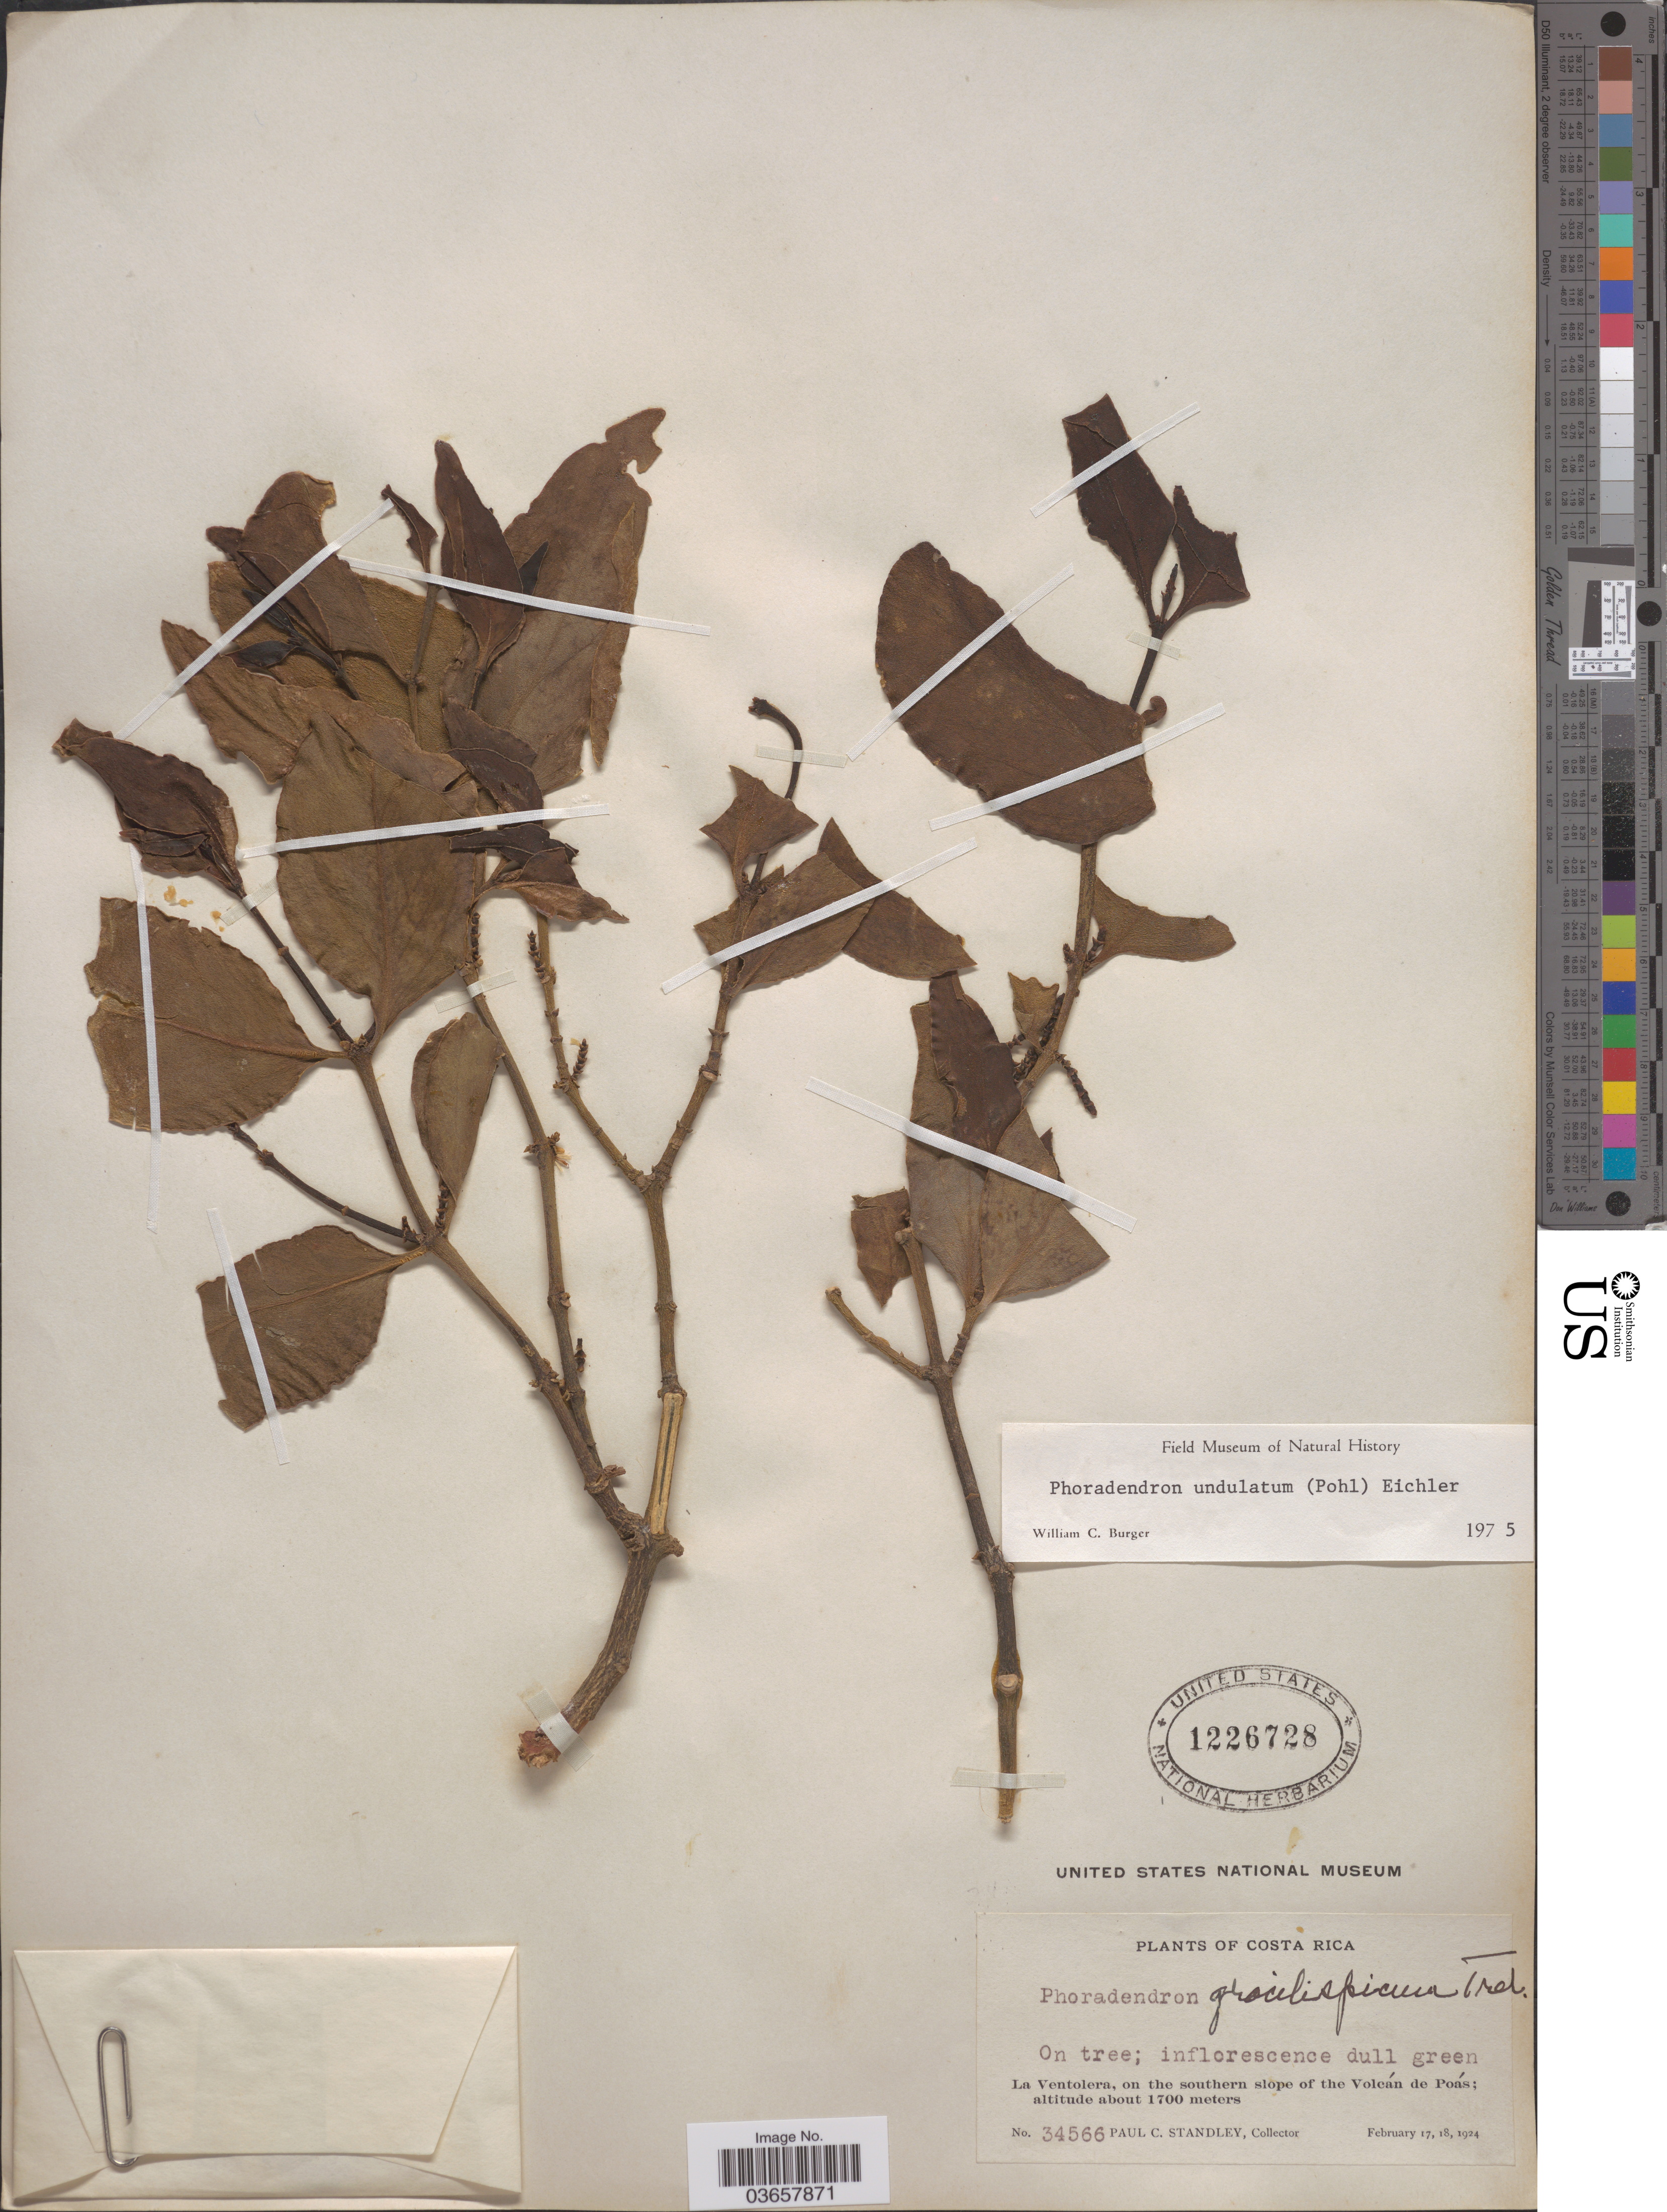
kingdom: Plantae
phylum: Tracheophyta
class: Magnoliopsida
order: Santalales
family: Viscaceae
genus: Phoradendron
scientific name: Phoradendron undulatum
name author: (Pohl ex DC.) Eichler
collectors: P. C. Standley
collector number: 34566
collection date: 1924-02-17/1924-02-18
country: Costa Rica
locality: La Ventolera, on the southern slope of the Volcán de Poás.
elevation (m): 1700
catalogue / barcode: US 1226728